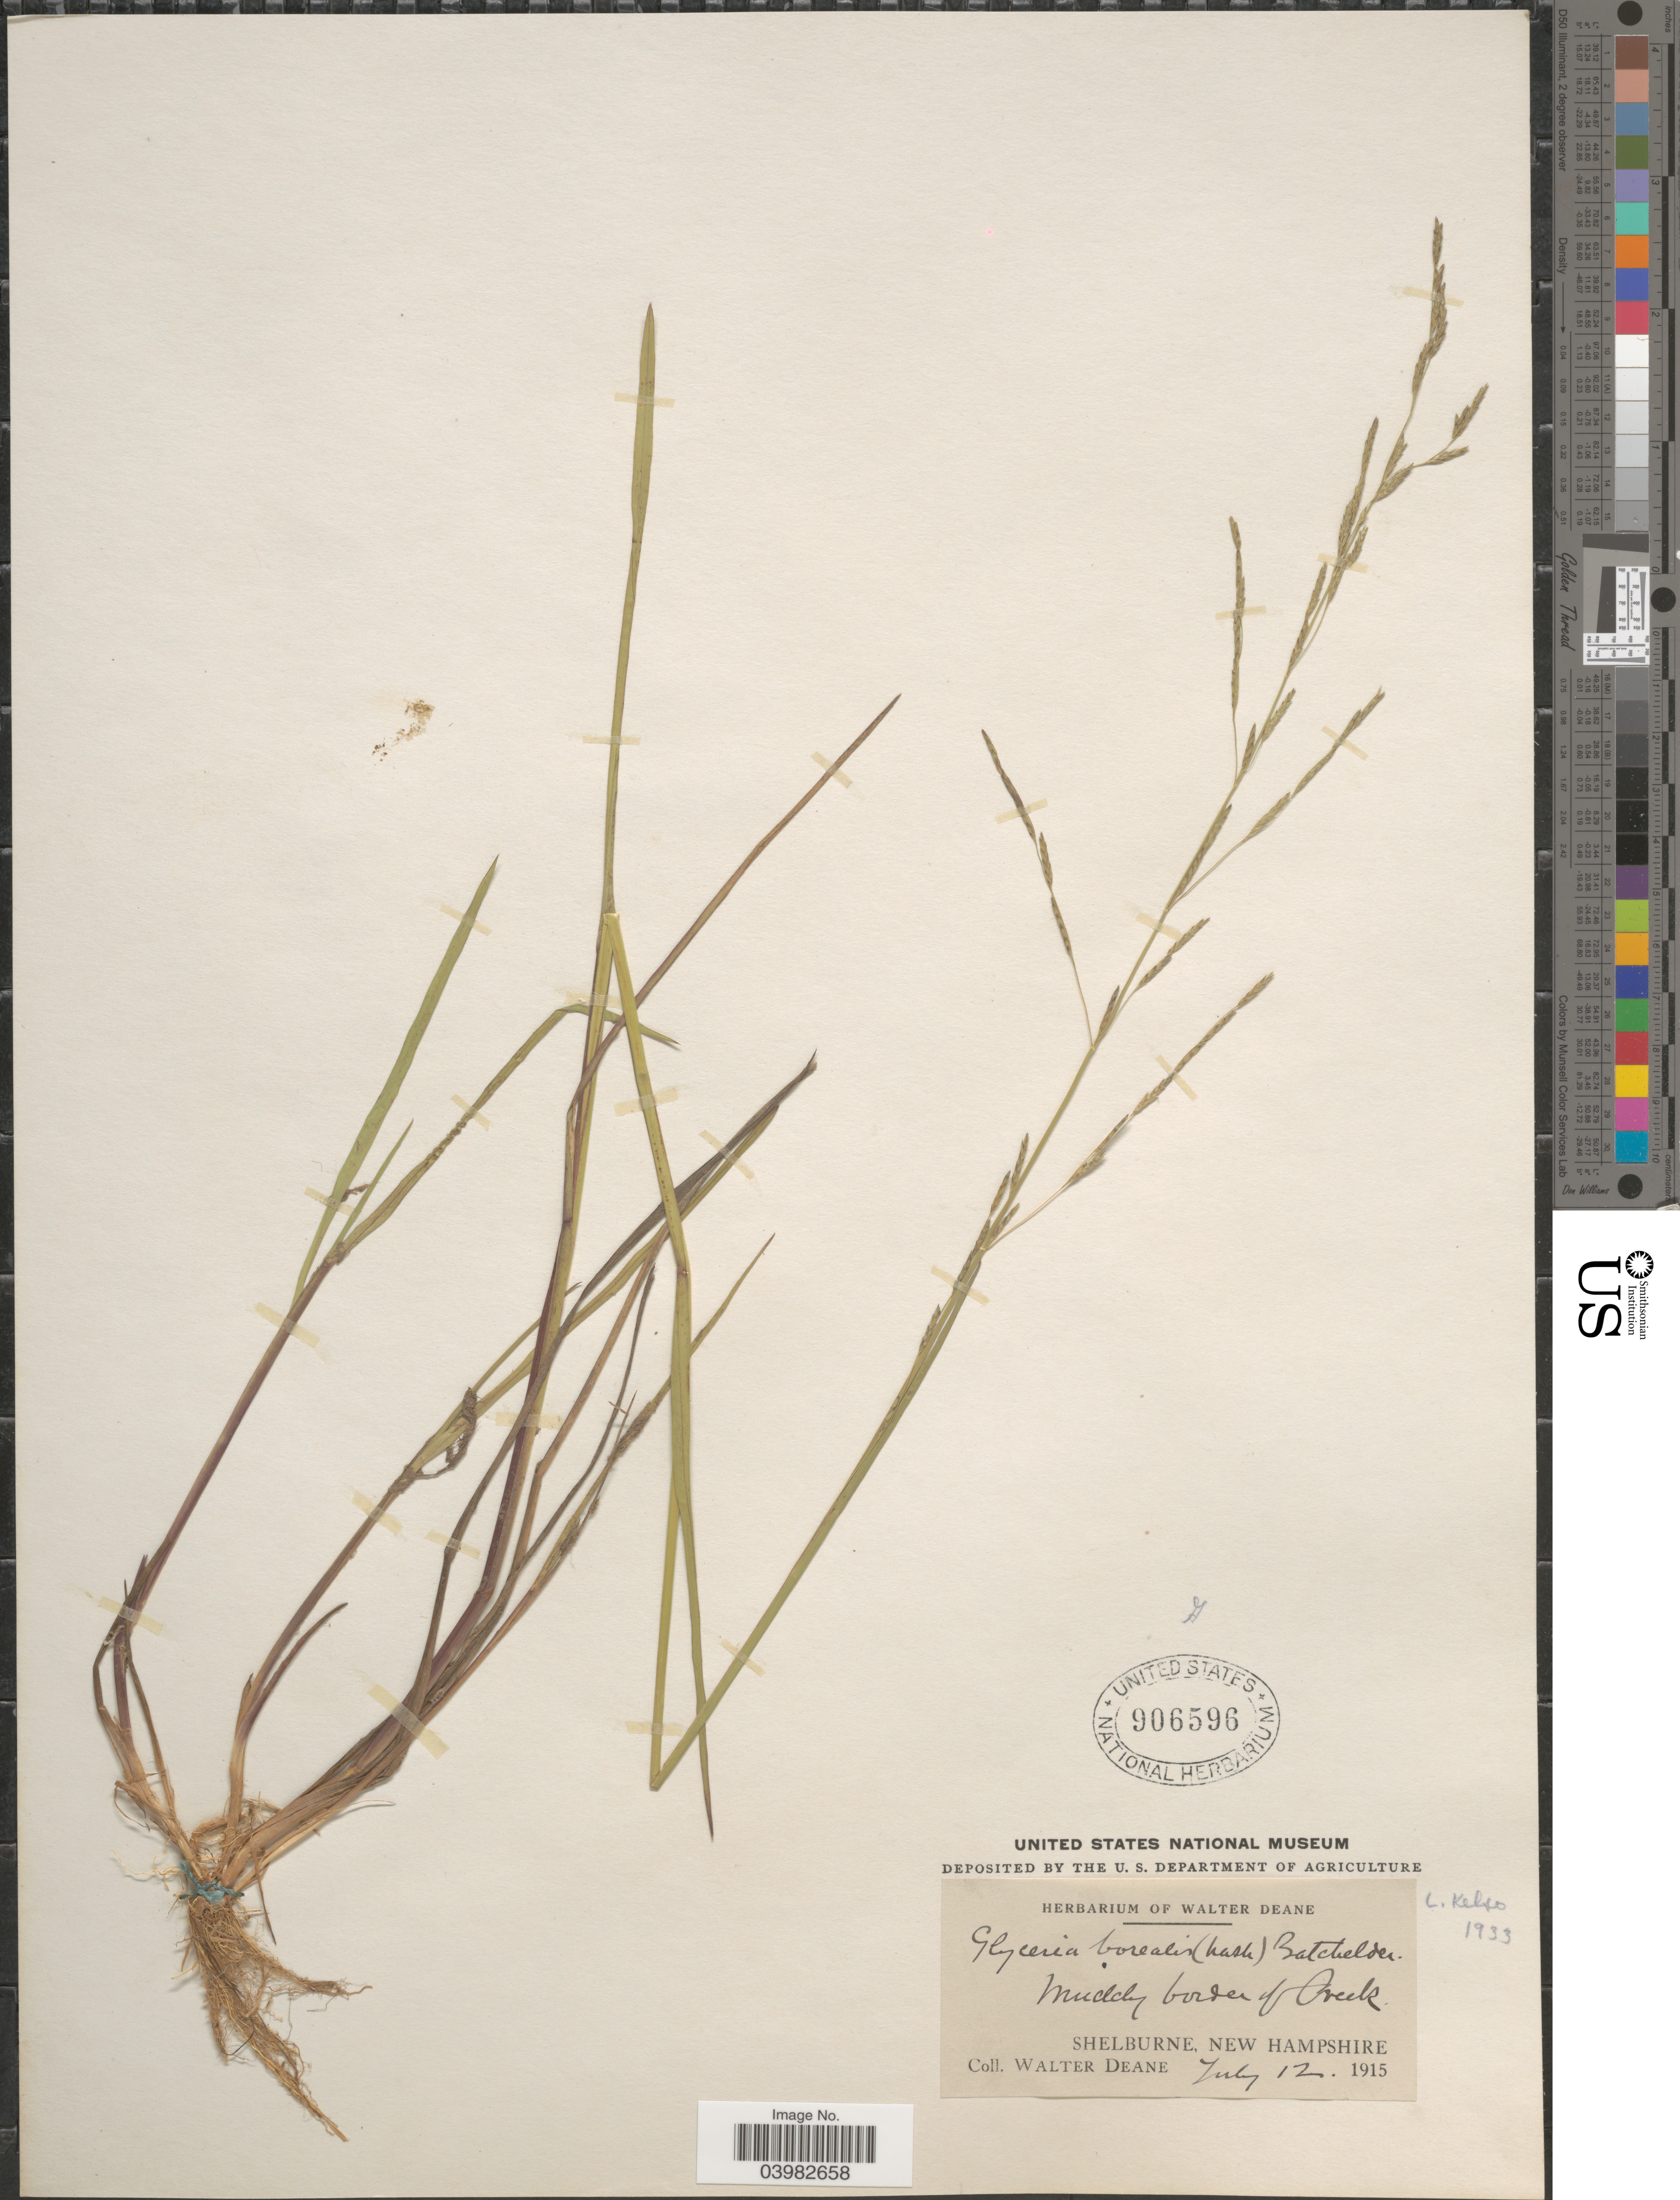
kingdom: Plantae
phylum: Tracheophyta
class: Liliopsida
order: Poales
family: Poaceae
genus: Glyceria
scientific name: Glyceria borealis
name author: (Nash) Batchelder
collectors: W. Deane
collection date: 1915-07-12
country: United States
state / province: New Hampshire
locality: Muddy border of Creek. Shelburne.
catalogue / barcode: US 906596